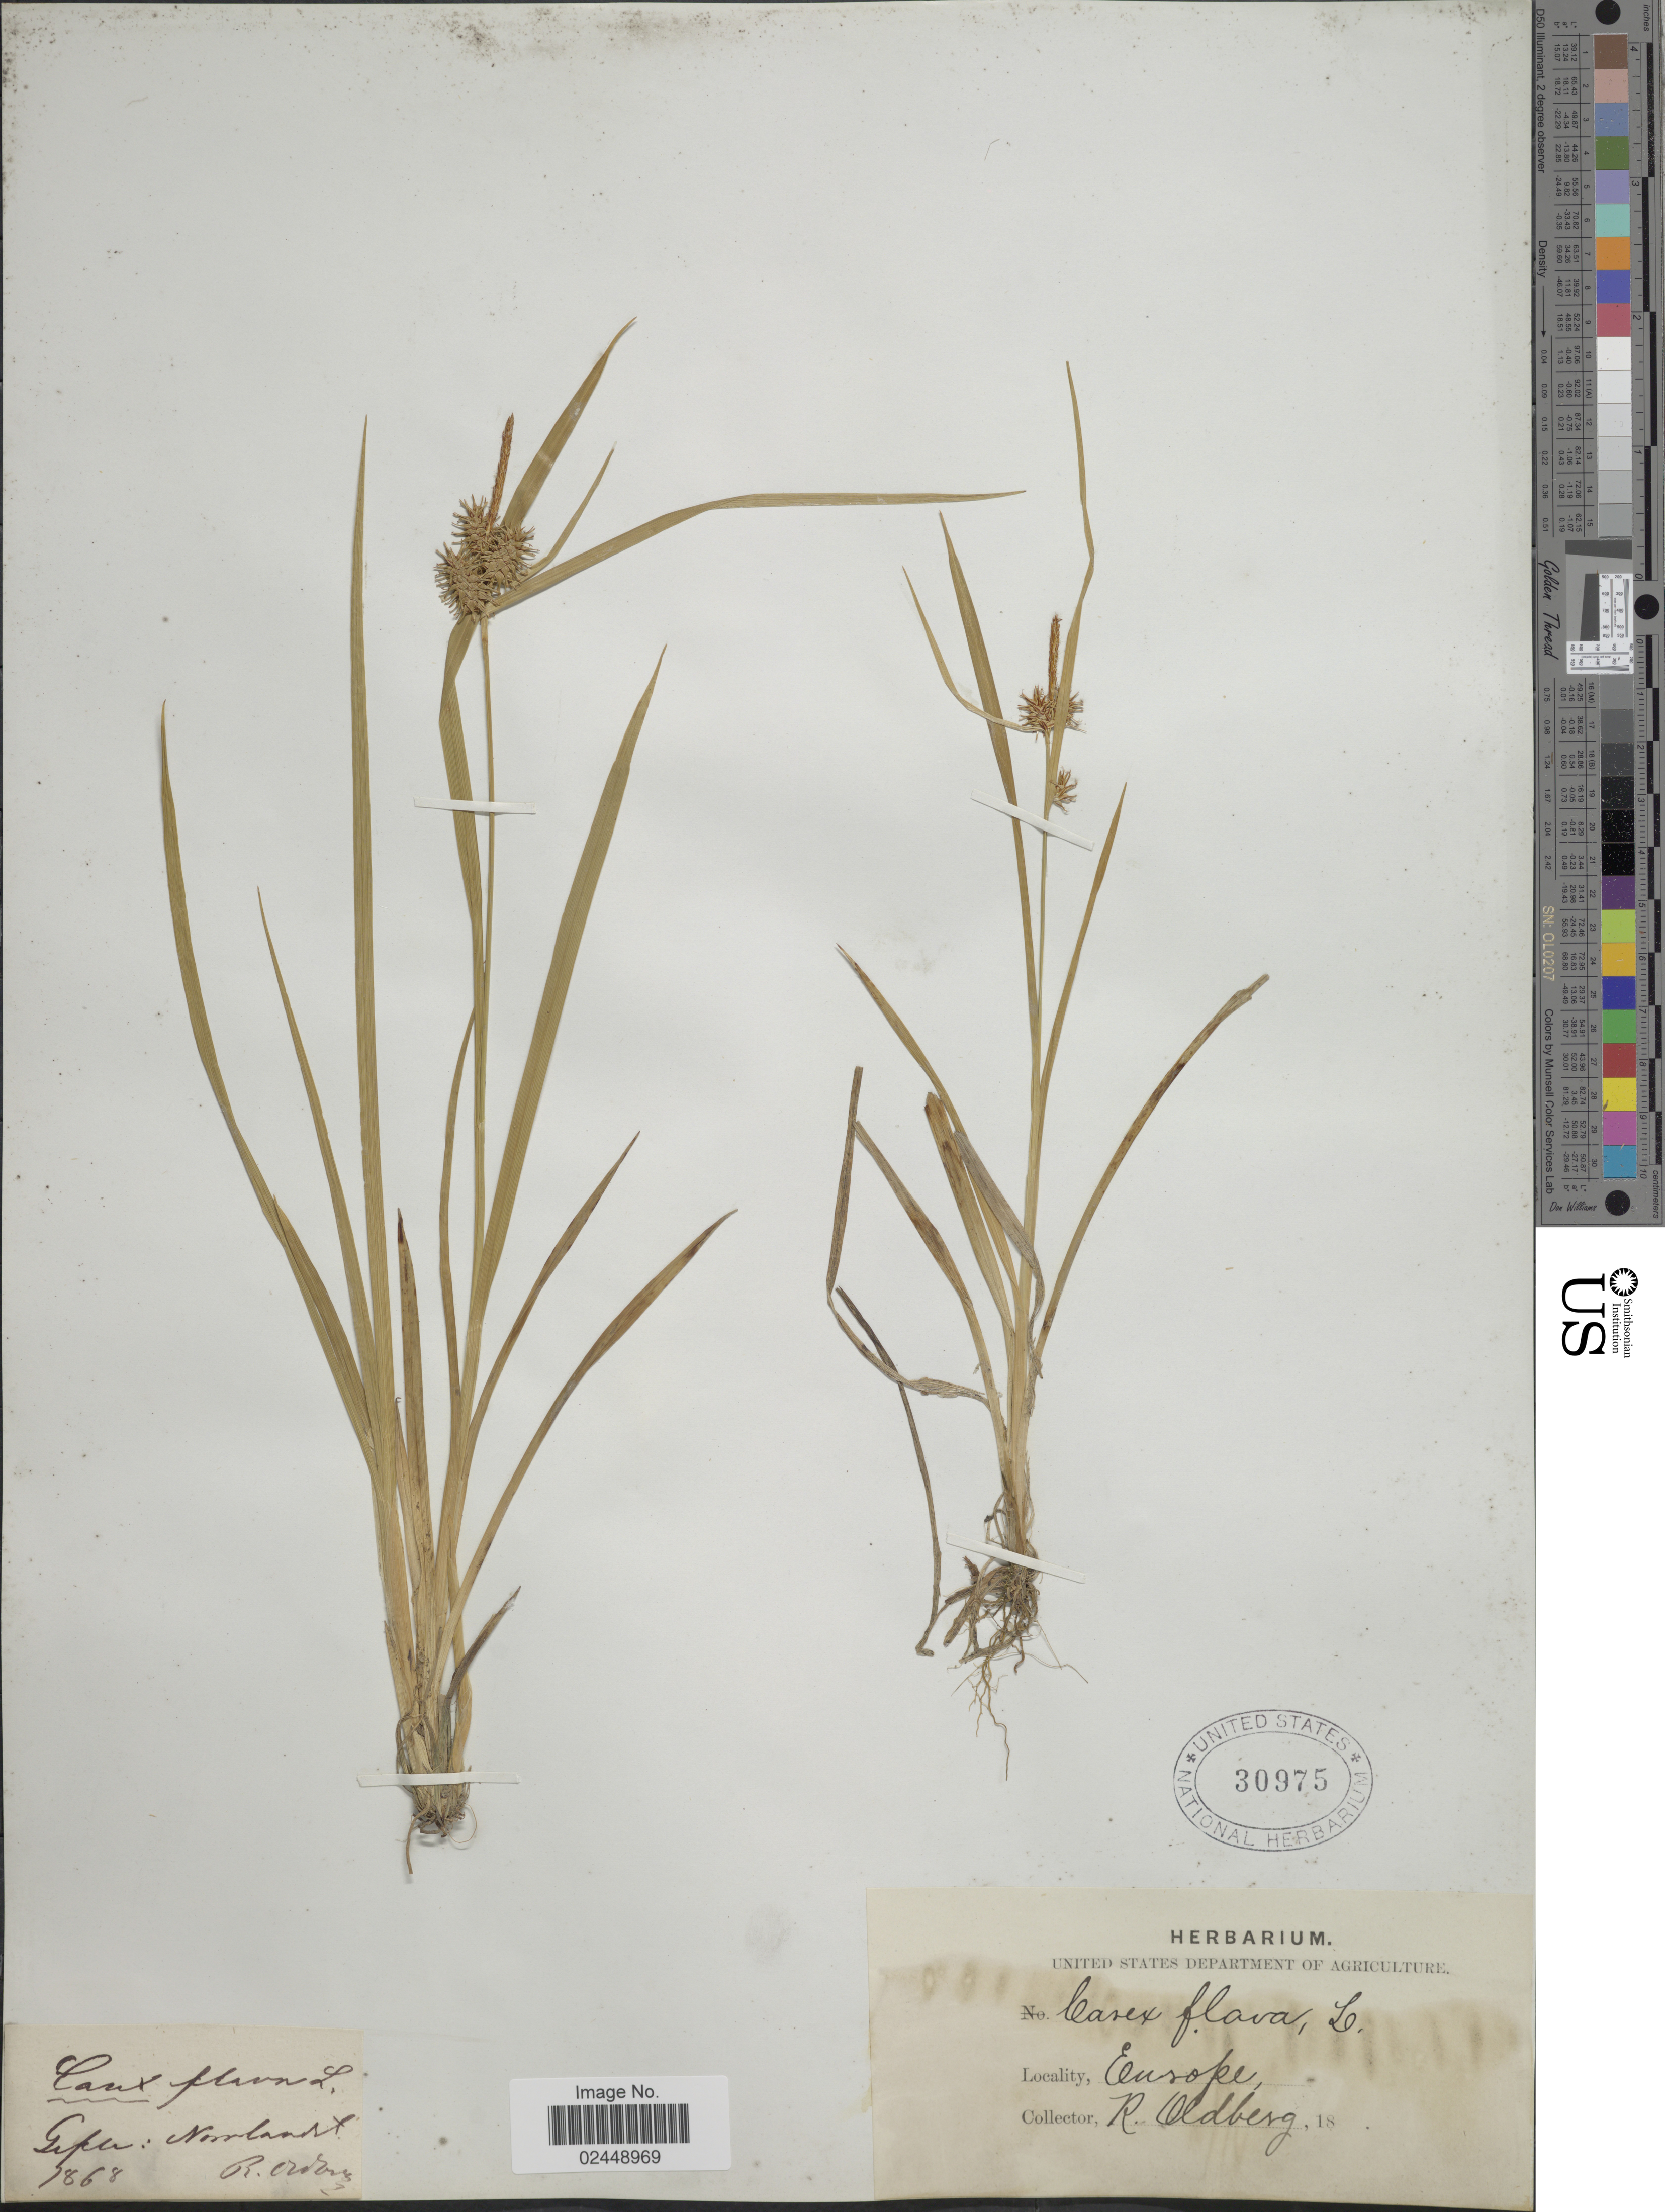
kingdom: Plantae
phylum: Tracheophyta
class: Liliopsida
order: Poales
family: Cyperaceae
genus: Carex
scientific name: Carex flava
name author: L.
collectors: R. Oldberg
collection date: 1868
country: Norway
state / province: Nordland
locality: Giper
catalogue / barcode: US 30975